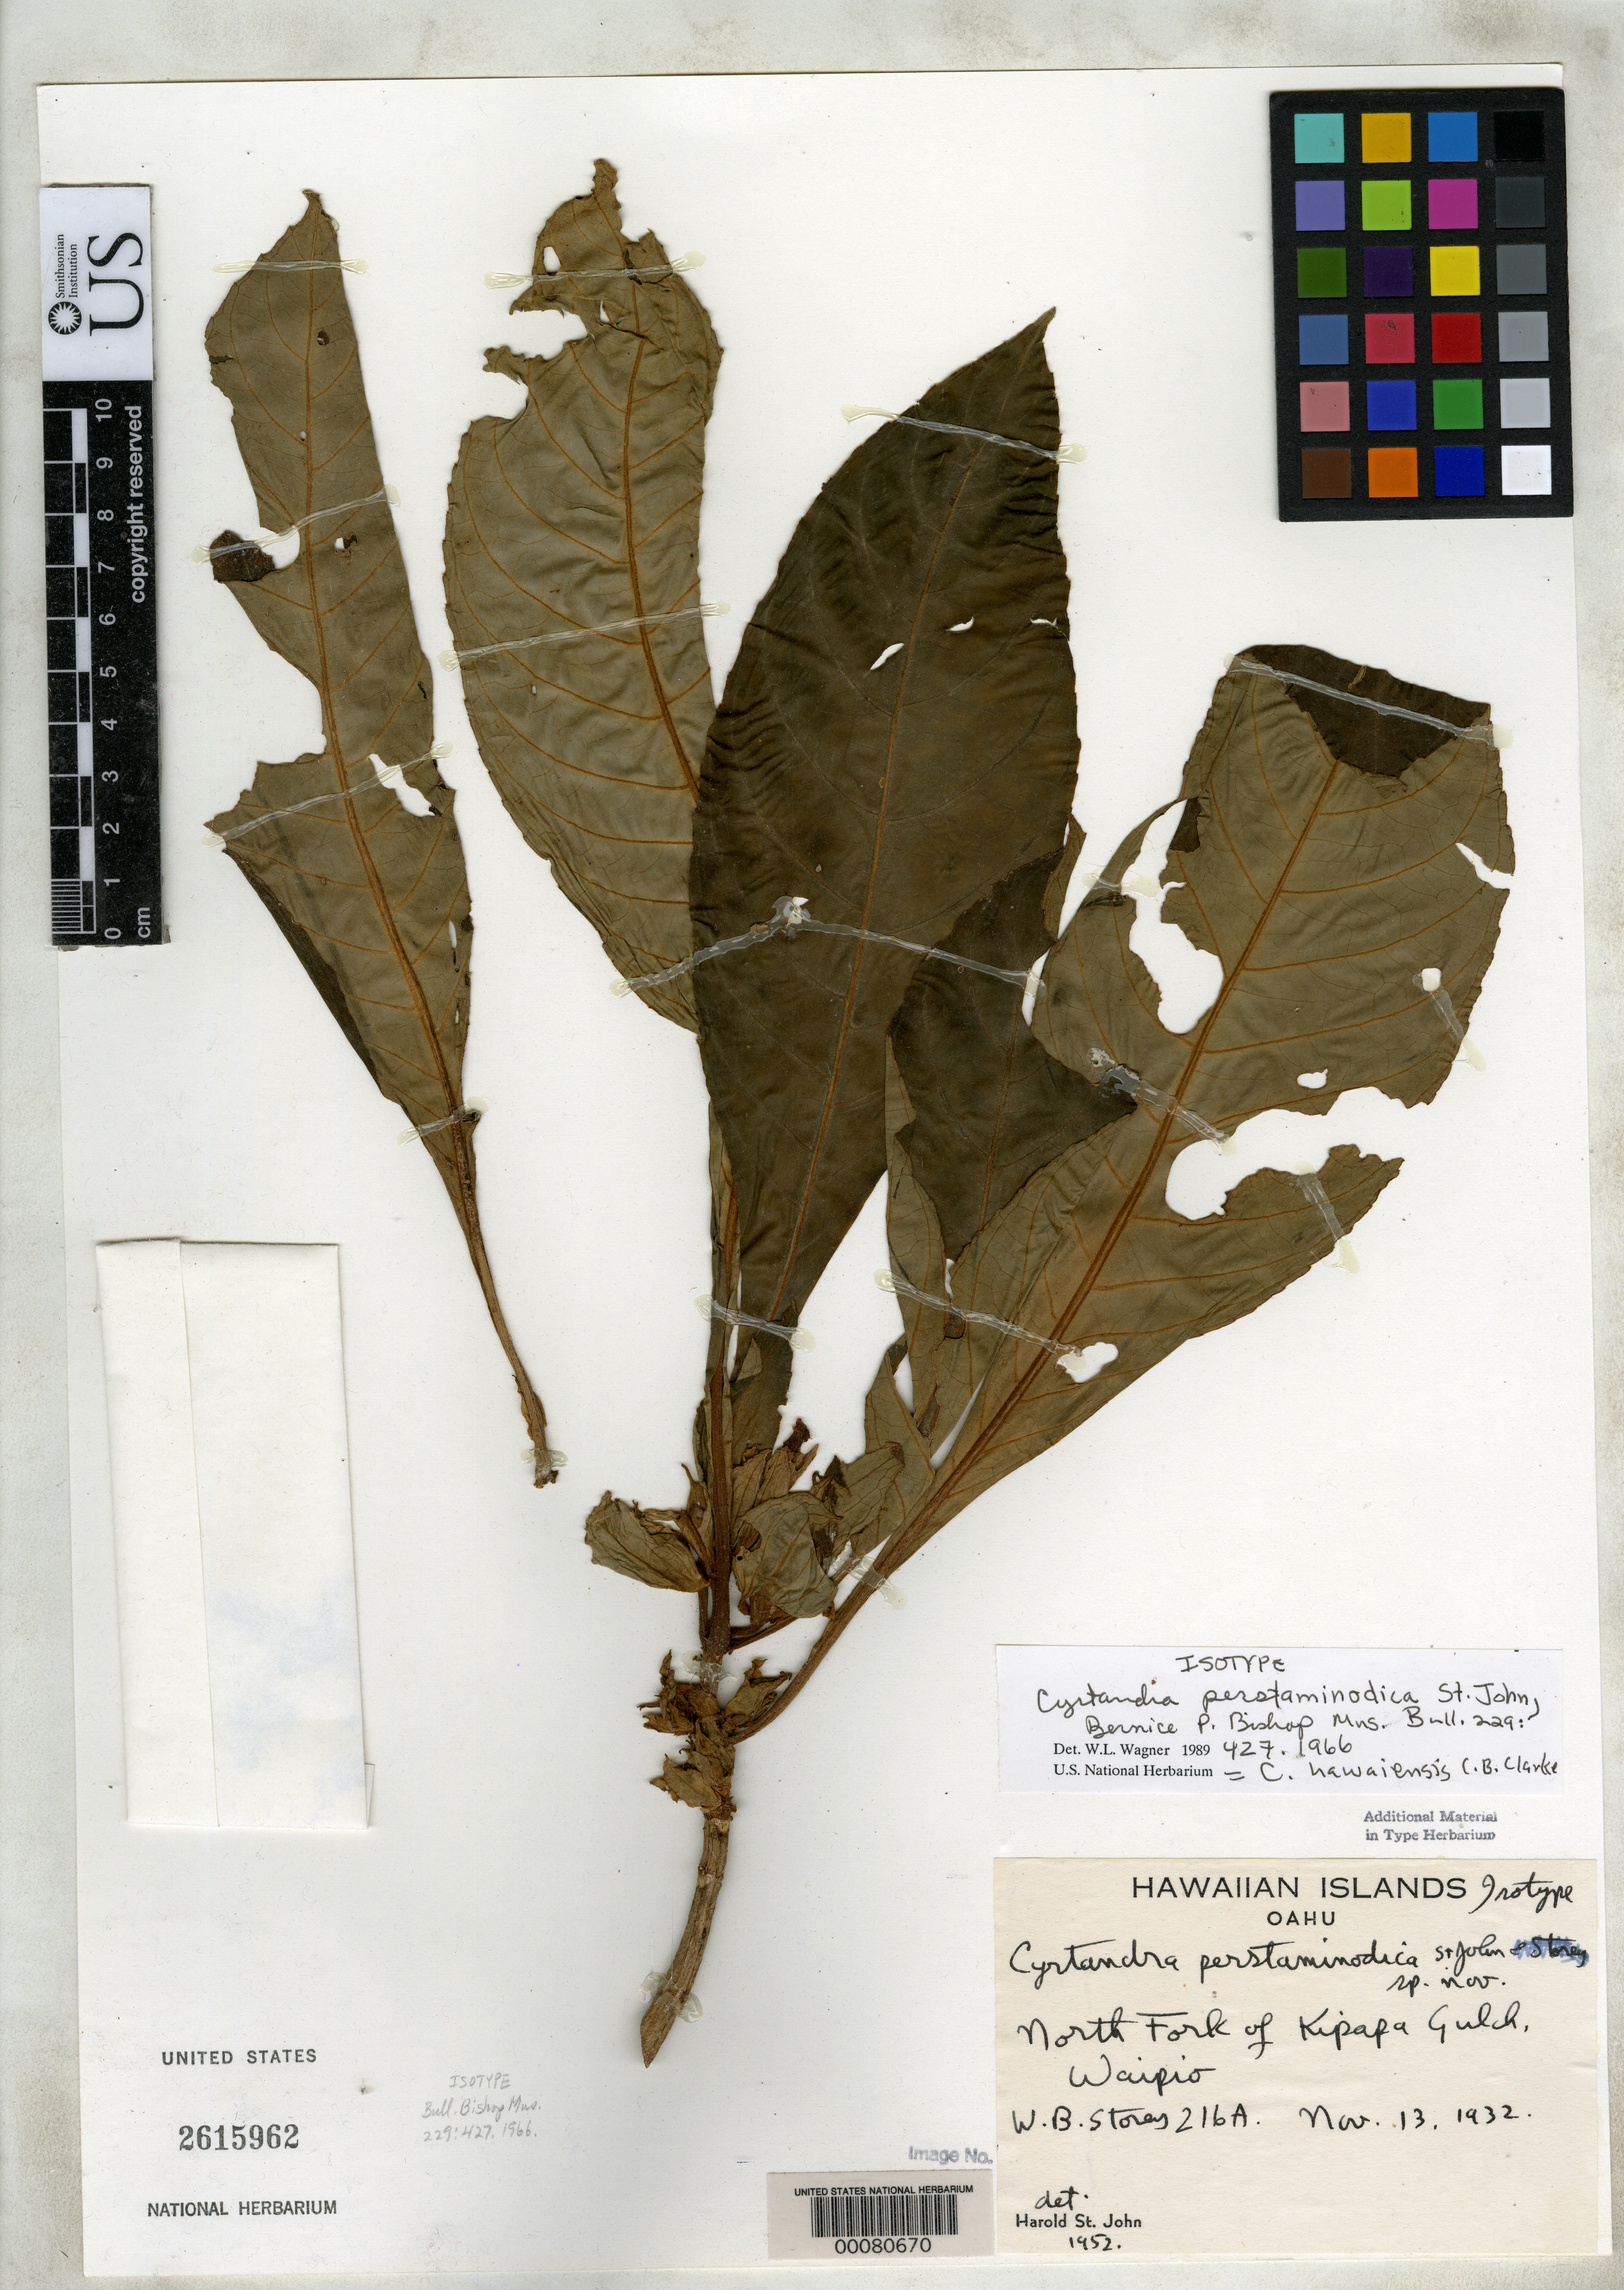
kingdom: Plantae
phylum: Tracheophyta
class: Magnoliopsida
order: Lamiales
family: Gesneriaceae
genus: Cyrtandra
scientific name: Cyrtandra perstaminodica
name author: H. St. John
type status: Isotype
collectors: W. Storey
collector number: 216A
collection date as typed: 13 Nov 1932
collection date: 1932-11-13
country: United States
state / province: Hawaii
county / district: Honolulu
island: Oahu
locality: North Fork of Kipapa Gulch, Waipio.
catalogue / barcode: US 2615962